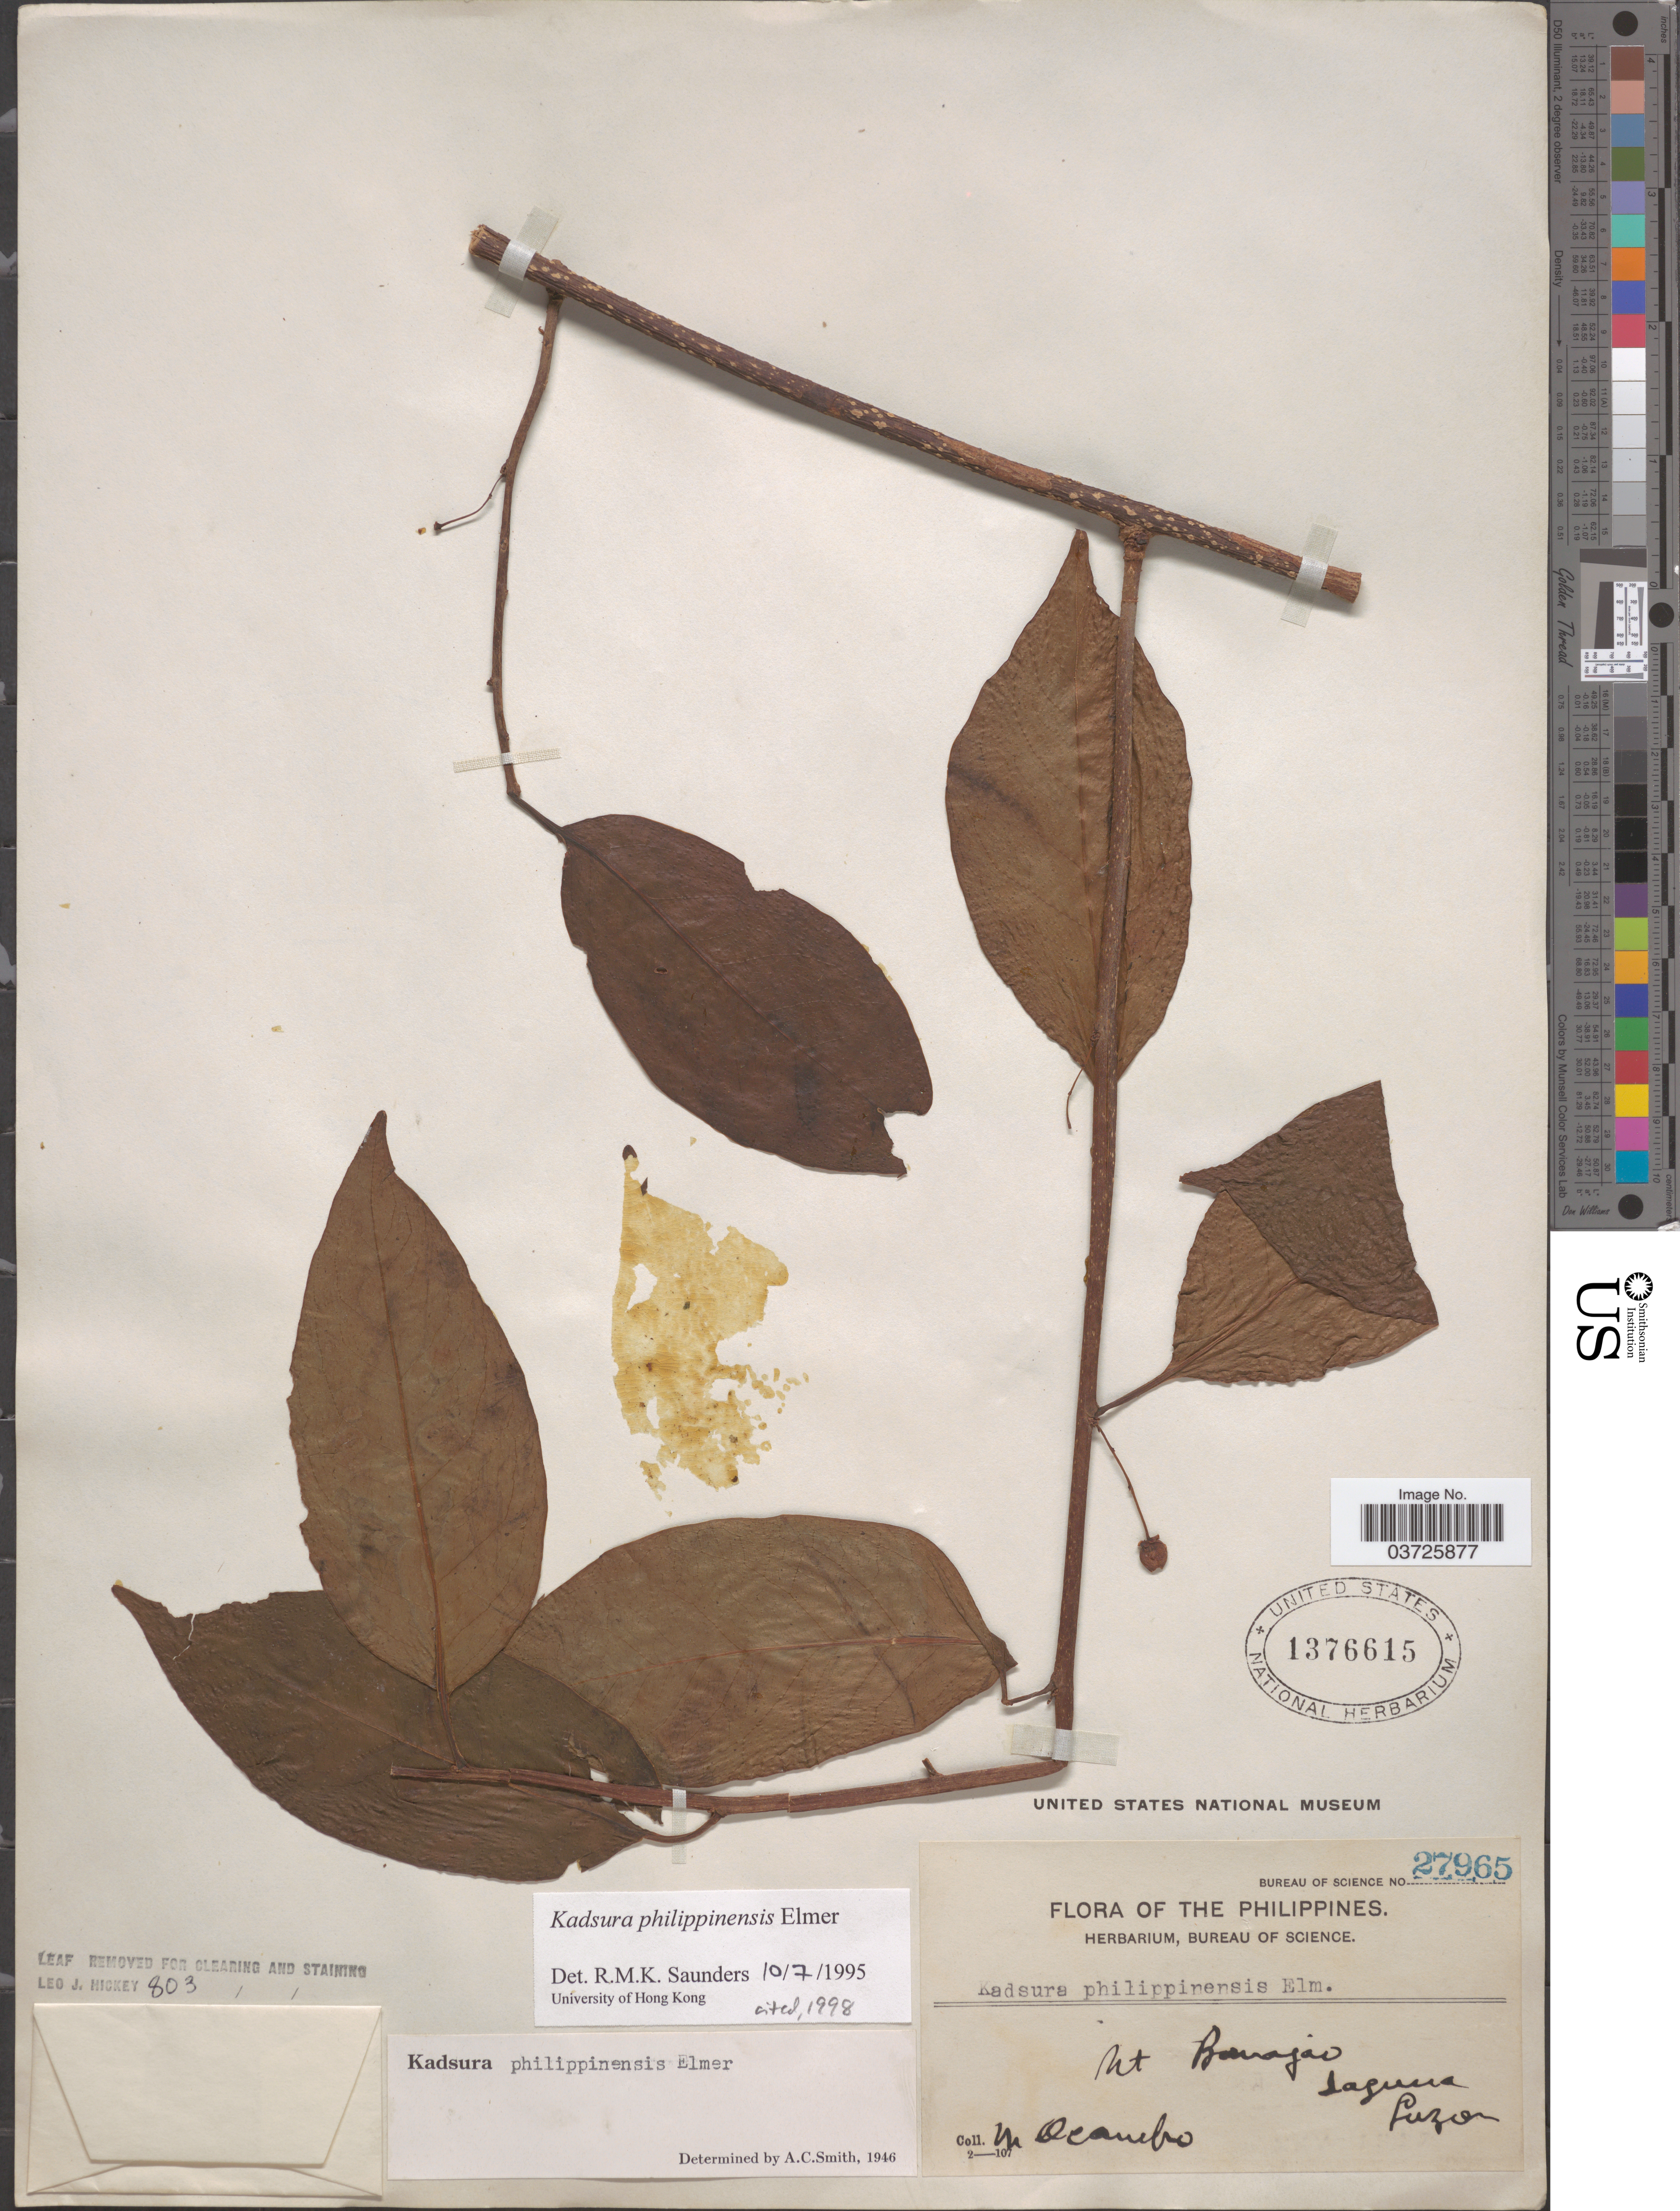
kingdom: Plantae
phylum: Tracheophyta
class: Magnoliopsida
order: Austrobaileyales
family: Schisandraceae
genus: Kadsura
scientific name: Kadsura heteroclita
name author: (Roxb.) Craib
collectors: M. Ocampo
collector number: Bureau of Science 27965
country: Philippines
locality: Mt Banajao. Laguna. Luzon.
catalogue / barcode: US 1376615